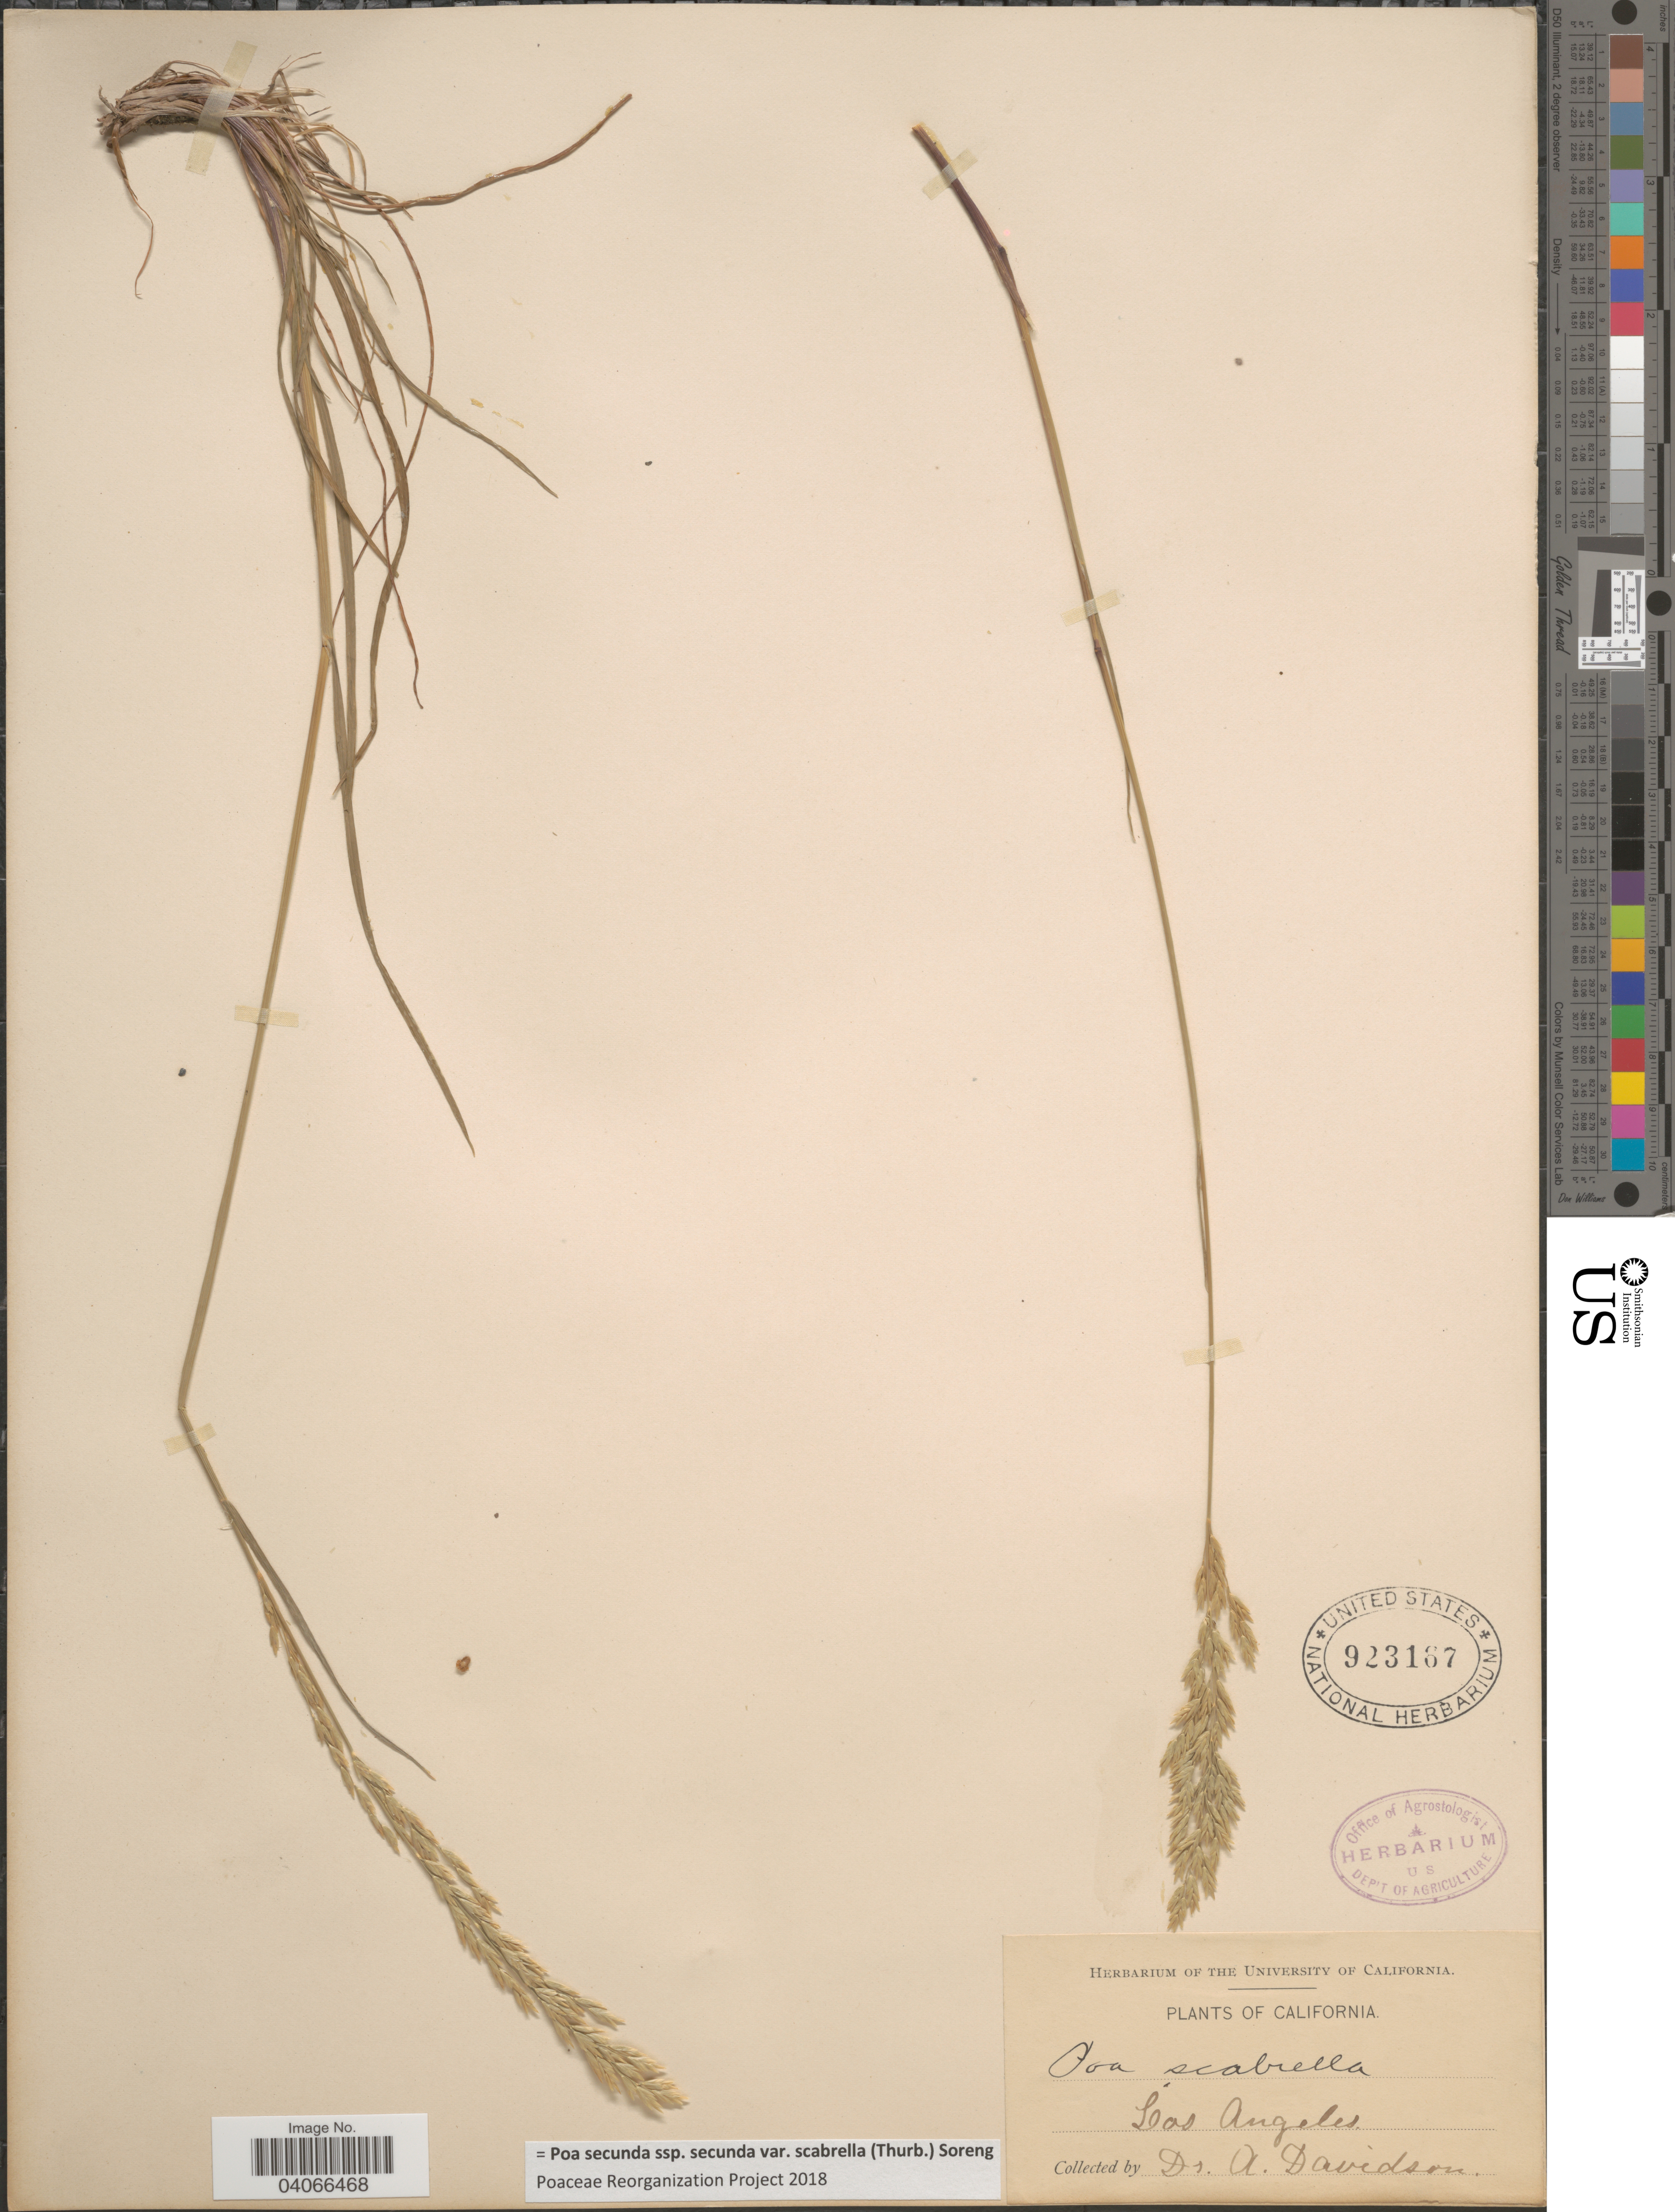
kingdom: Plantae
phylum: Tracheophyta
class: Liliopsida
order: Poales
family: Poaceae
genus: Poa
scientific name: Poa secunda subsp. secunda var. scabrella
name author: (Thurb.) Soreng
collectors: A. Davidson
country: United States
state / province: California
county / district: Los Angeles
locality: Los Angeles.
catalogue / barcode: US 923167